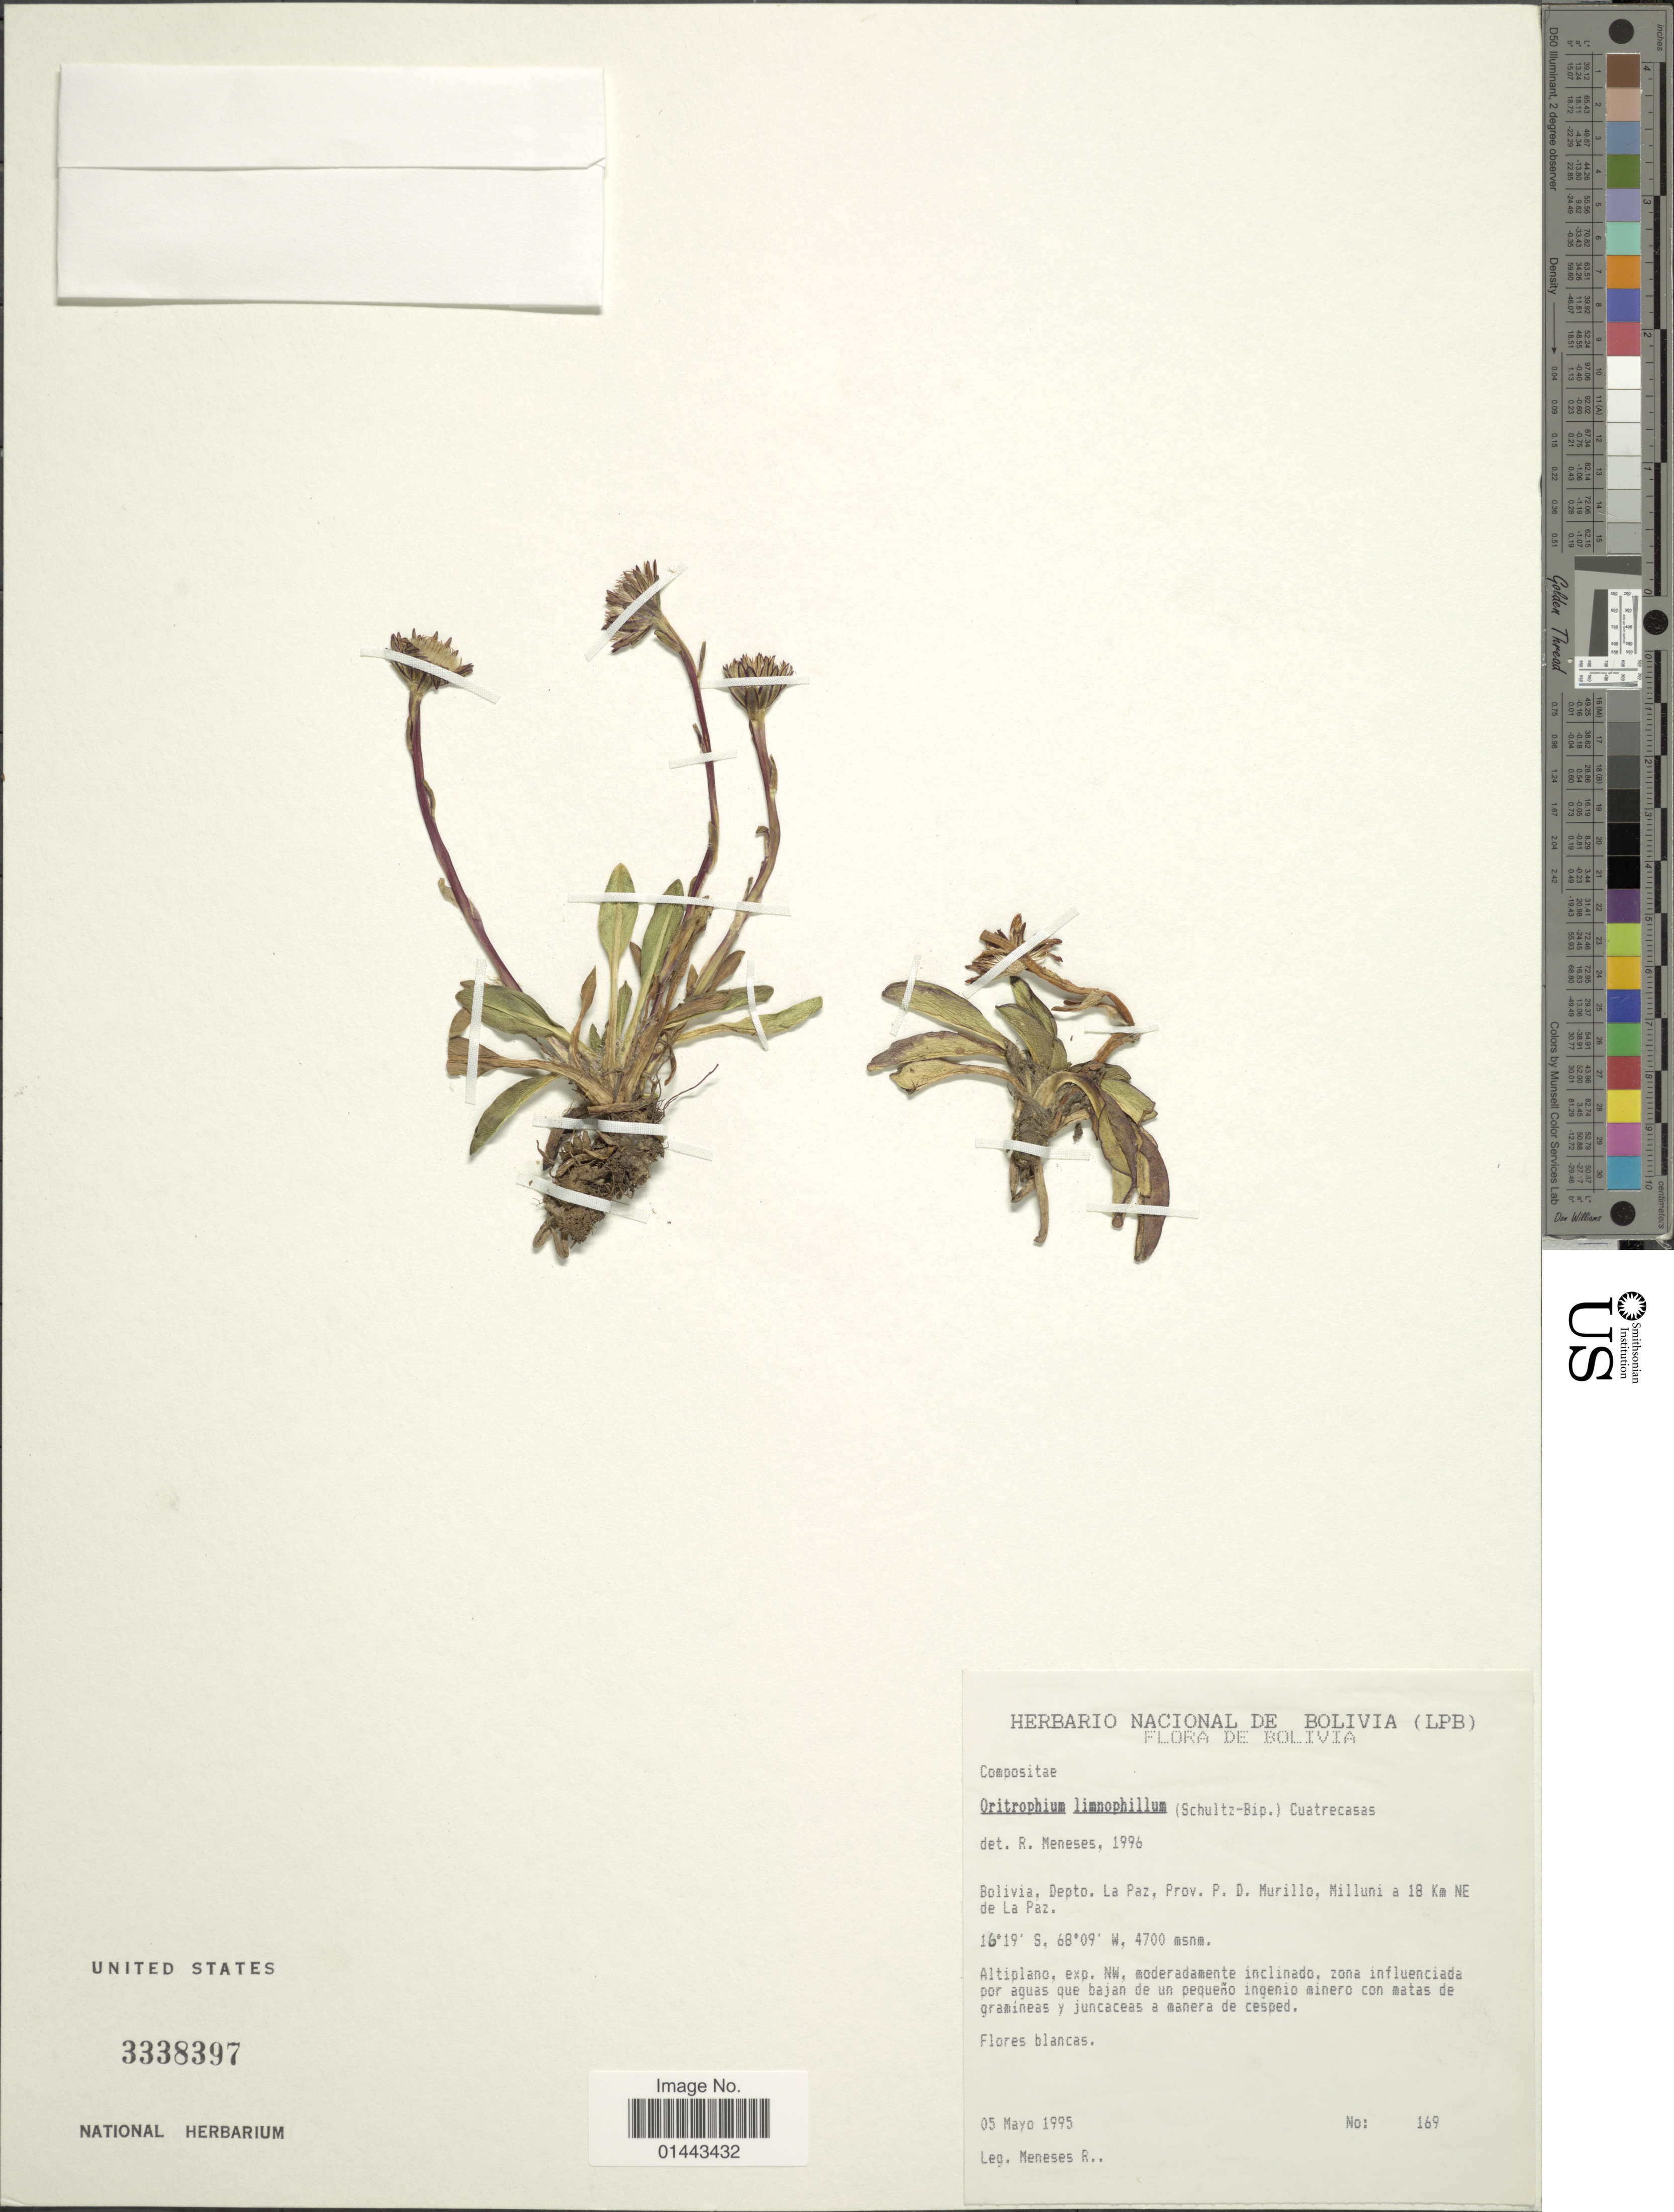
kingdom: Plantae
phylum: Tracheophyta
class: Magnoliopsida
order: Asterales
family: Asteraceae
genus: Oritrophium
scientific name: Oritrophium limnophilum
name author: (Sch. Bip.) Cuatrec.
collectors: R. I. Meneses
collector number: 169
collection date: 1995-05-05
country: Bolivia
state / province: La Paz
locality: Prov. P. D. Murillo, Milluni a 18 Km NE de La Paz.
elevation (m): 4700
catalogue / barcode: US 3338397